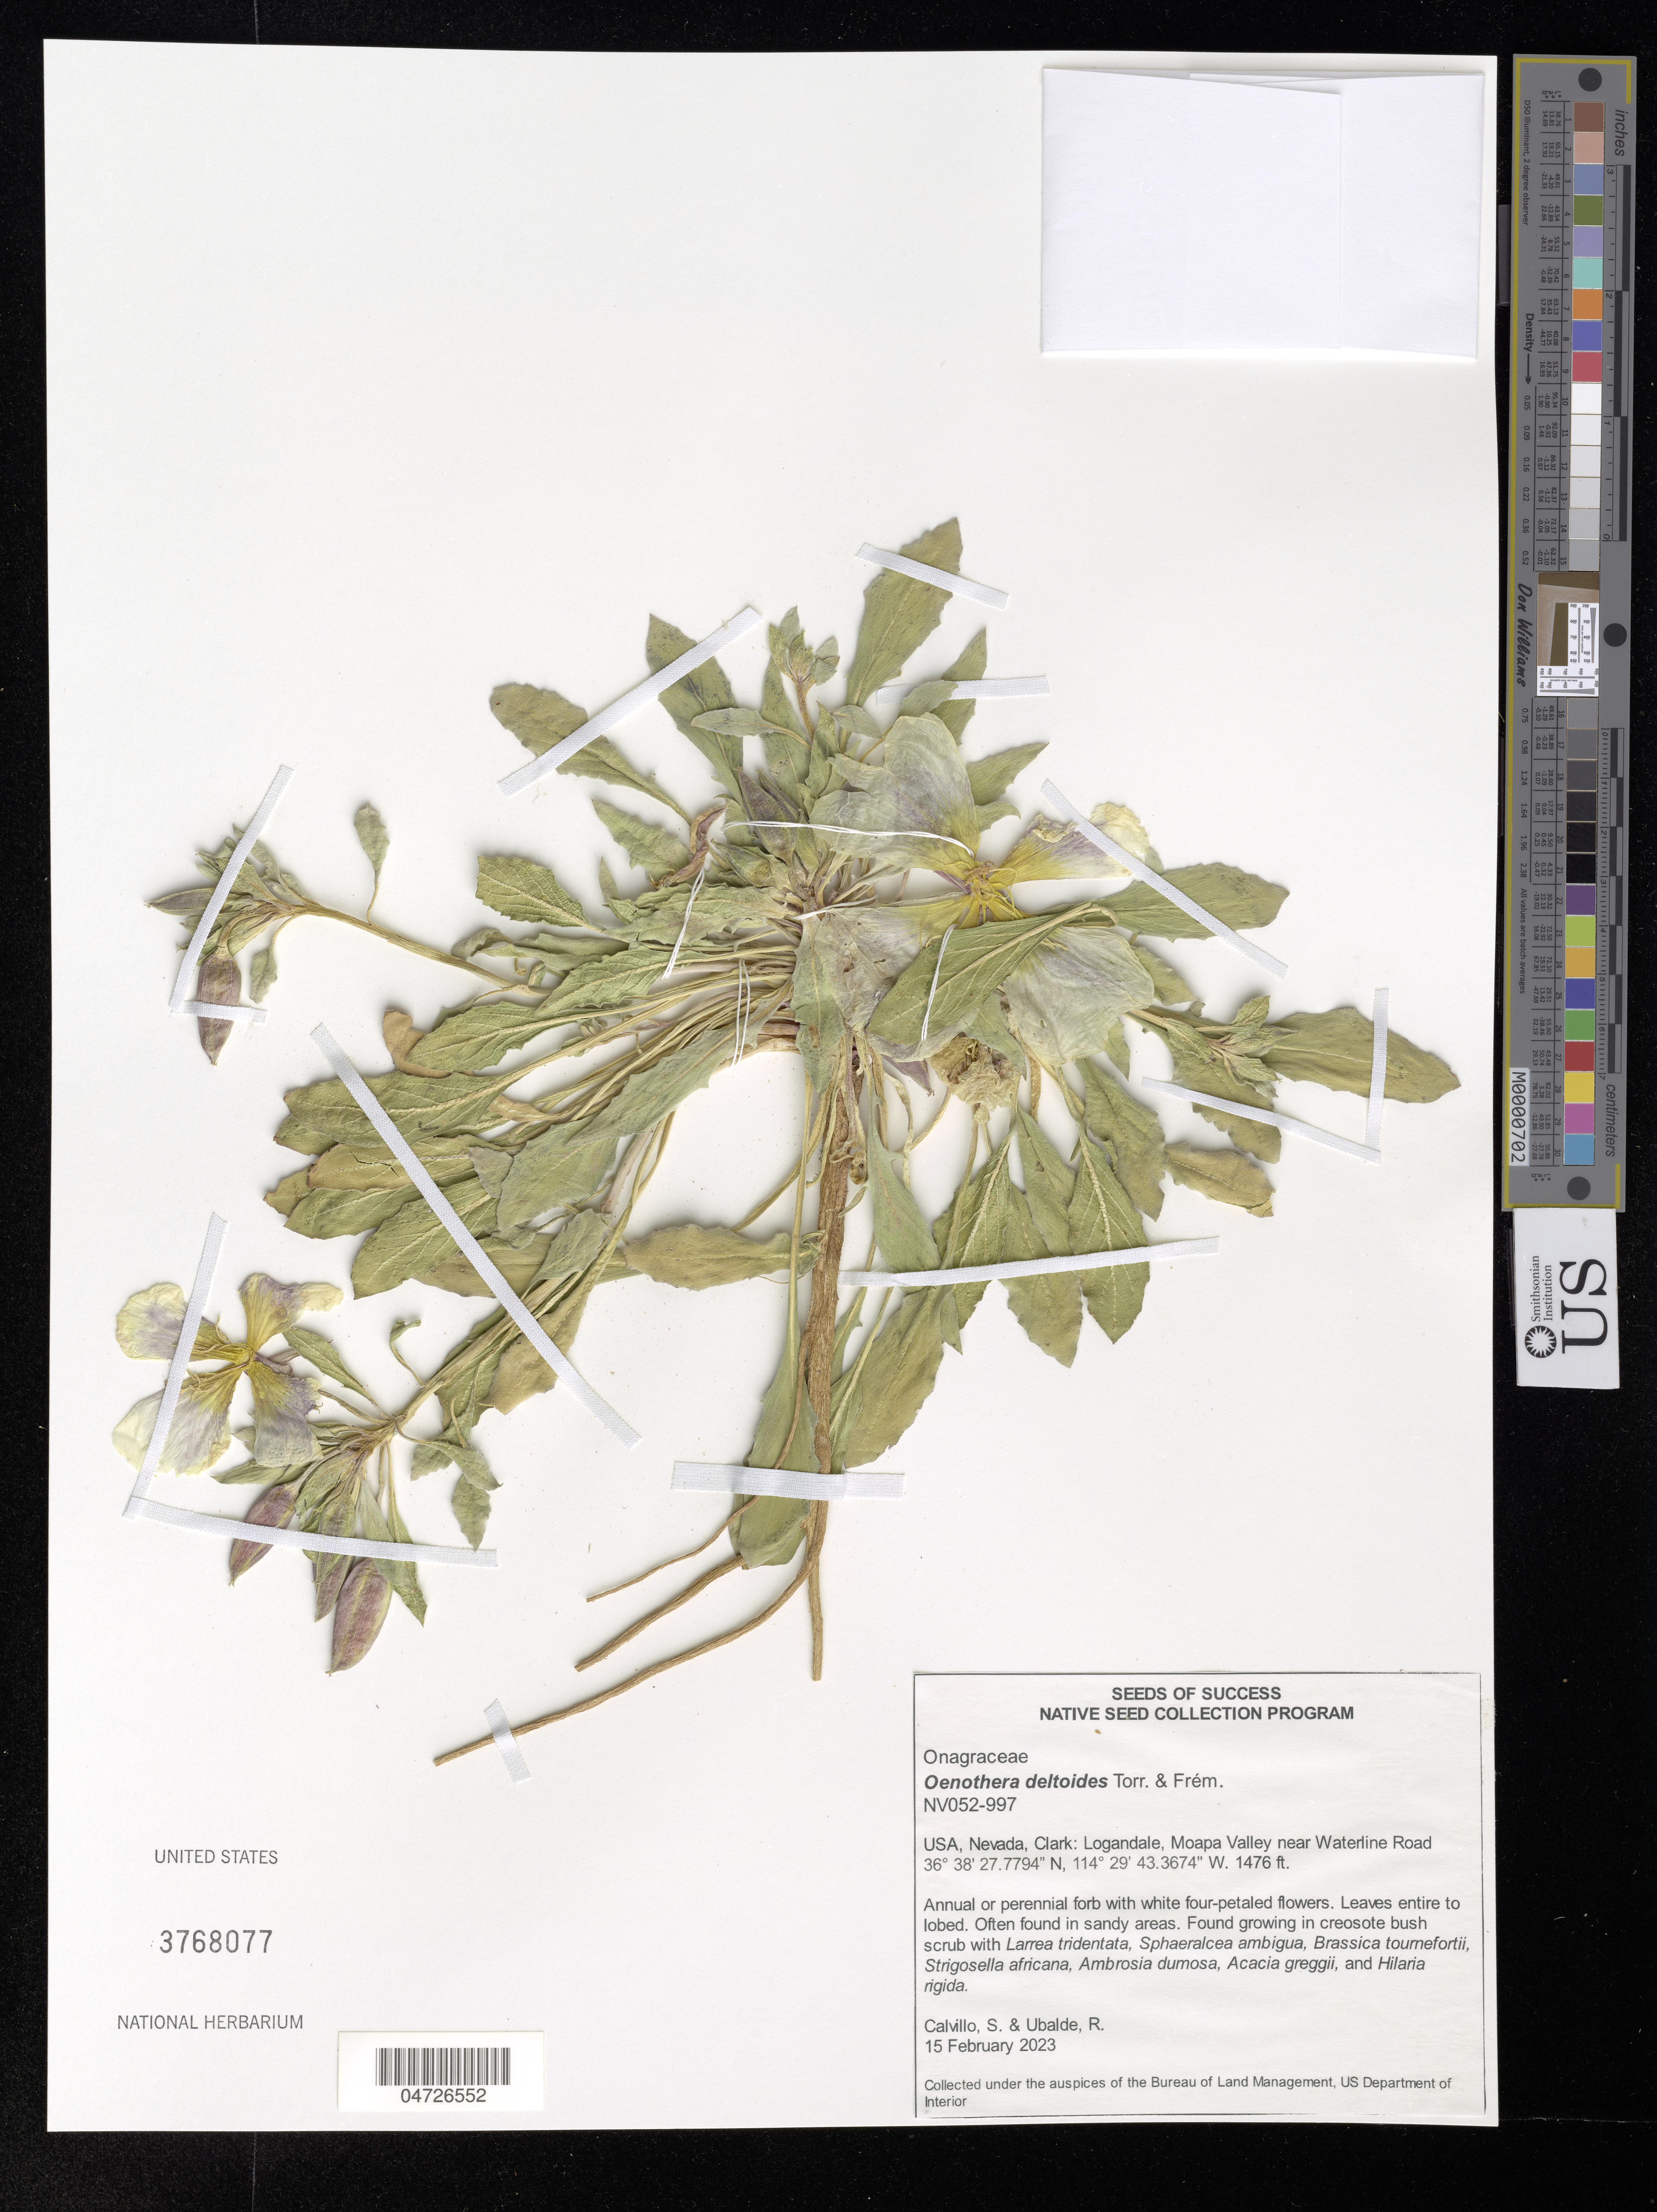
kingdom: Plantae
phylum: Tracheophyta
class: Magnoliopsida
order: Myrtales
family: Onagraceae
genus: Oenothera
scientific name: Oenothera deltoides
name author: Torr. & Frém.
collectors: S. Calvillo & R. Ubalde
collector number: NV052-997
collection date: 2023-02-15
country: United States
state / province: Nevada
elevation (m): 450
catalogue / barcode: US 3768077